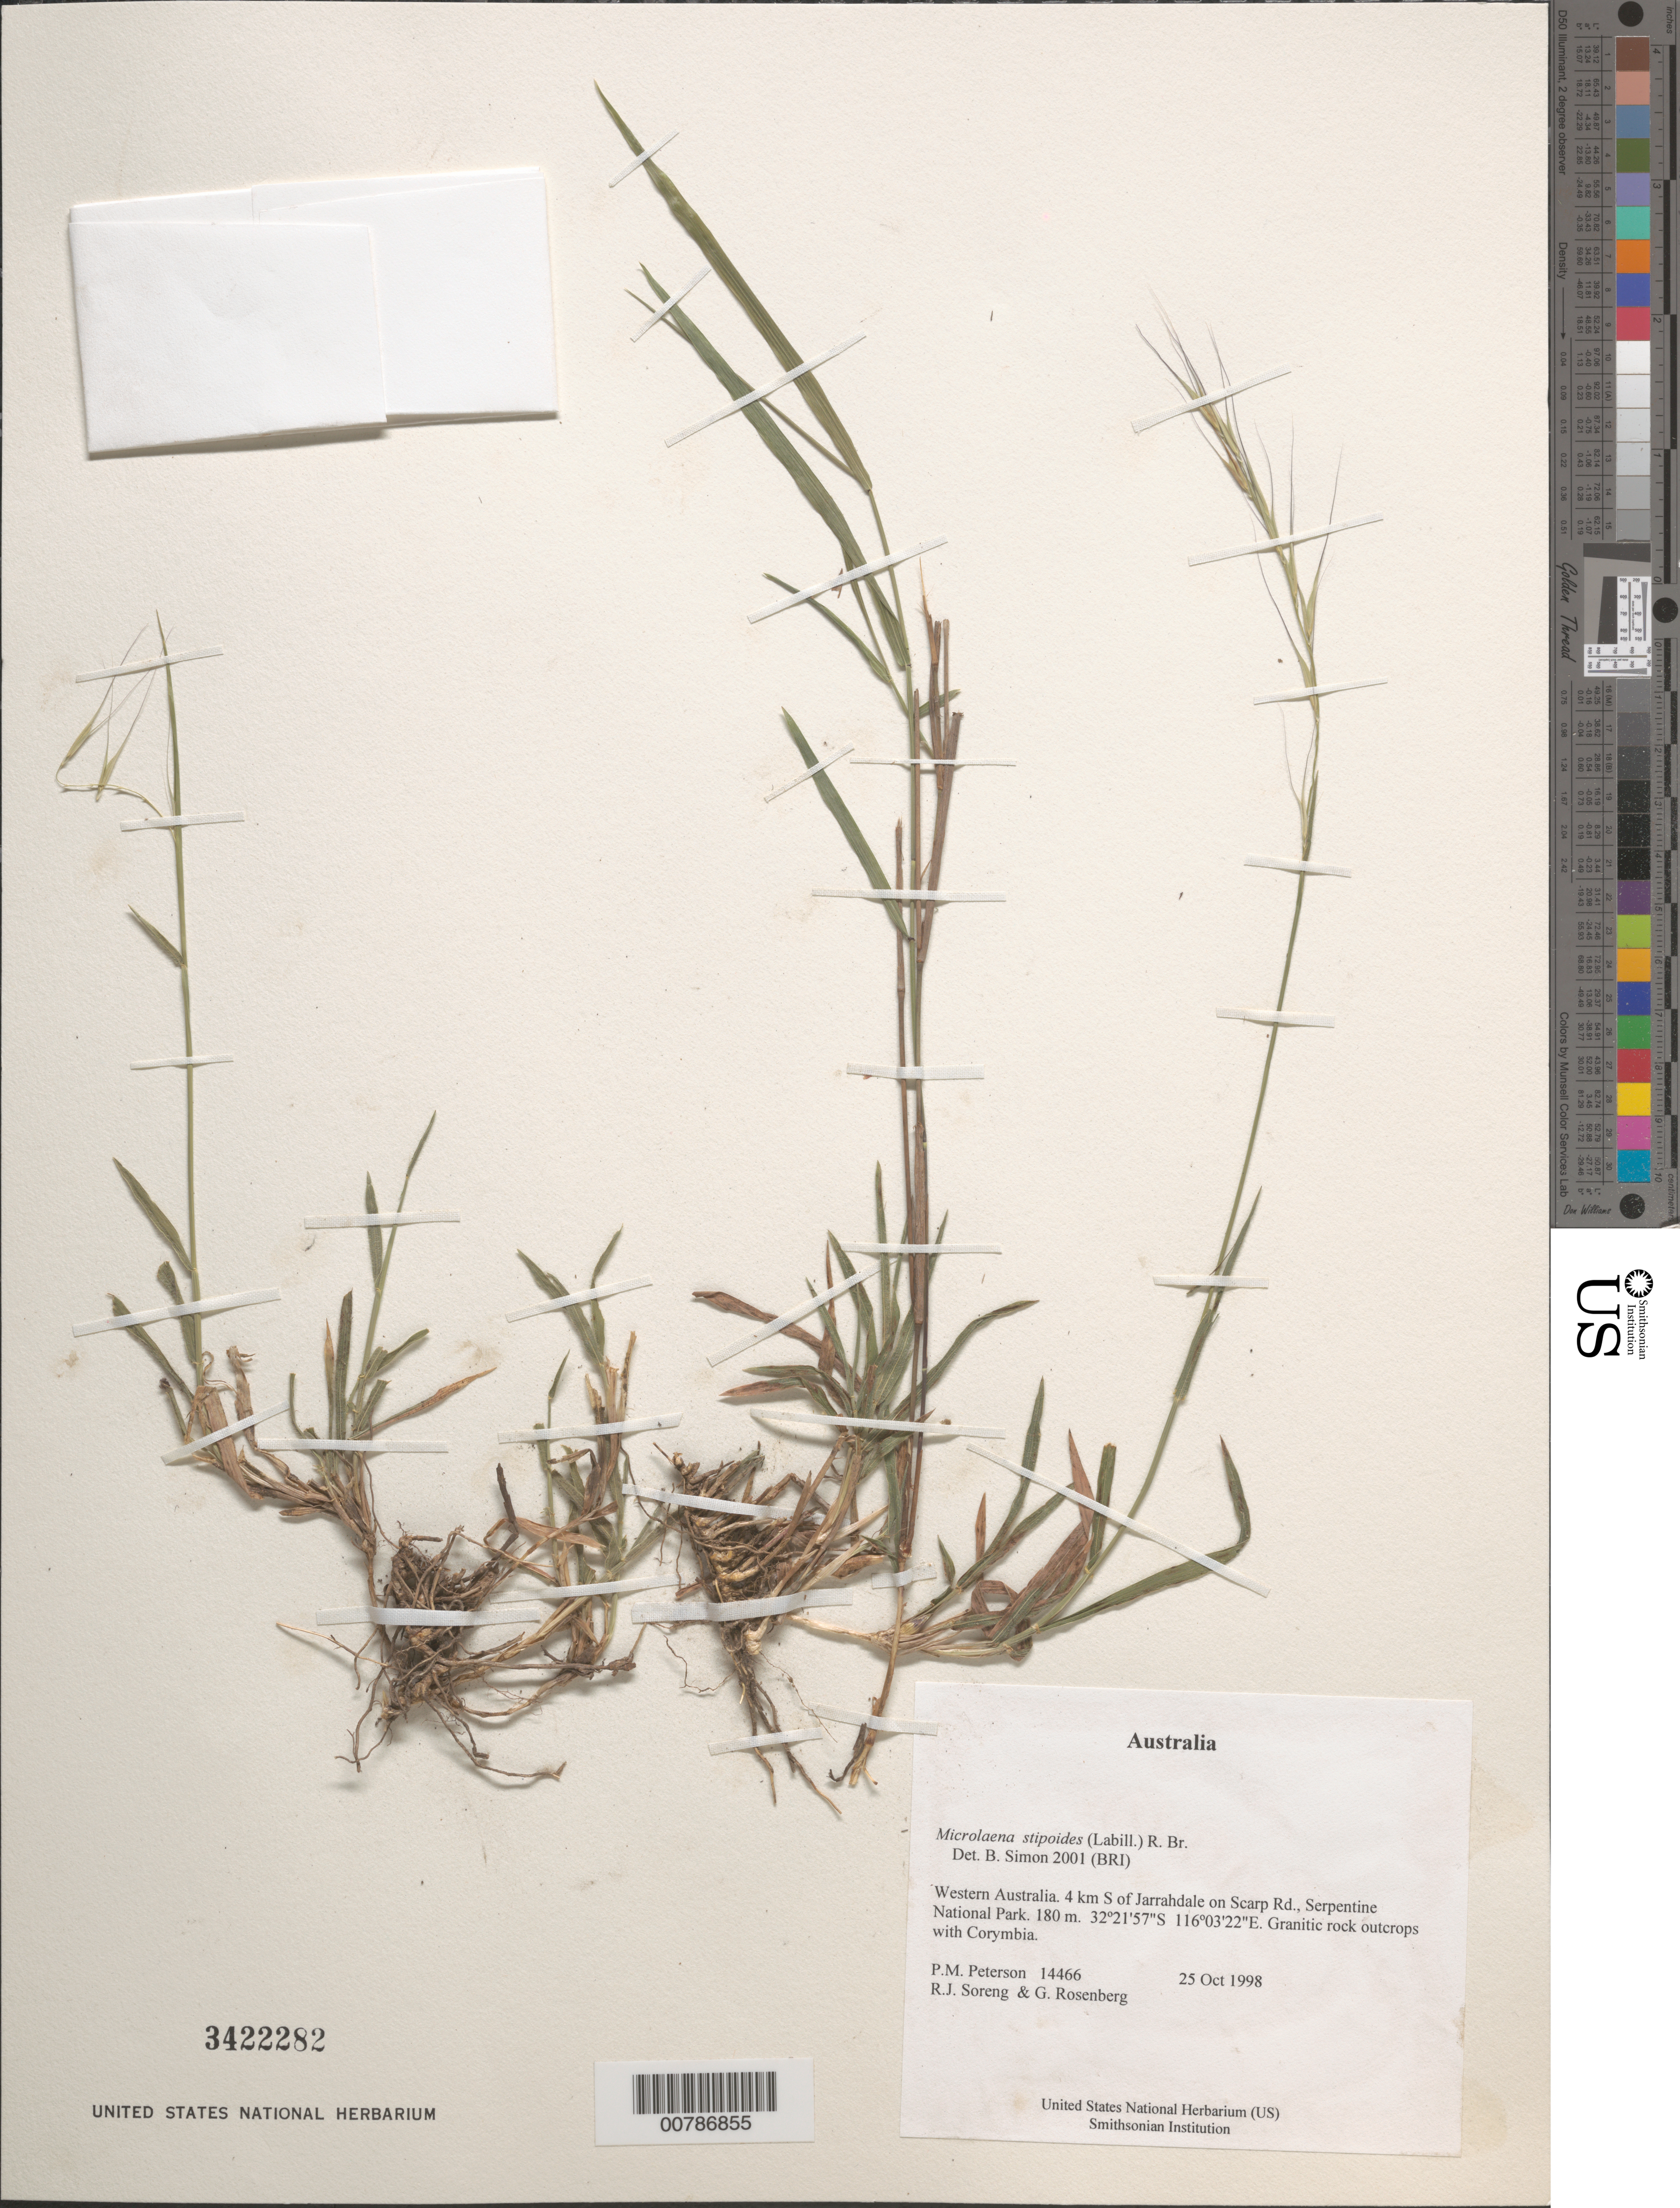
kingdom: Plantae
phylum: Tracheophyta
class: Liliopsida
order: Poales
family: Poaceae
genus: Microlaena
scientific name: Microlaena stipoides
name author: (Labill.) R. Br.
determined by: Simon, B.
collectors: P. M. Peterson, R. J. Soreng & G. Rosenberg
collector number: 14466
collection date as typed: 25 Oct 1998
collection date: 1998-10-25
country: Australia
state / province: Western Australia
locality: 4 km S of Jarrahdale on Scarp Rd., Serpentine National Park.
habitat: Granitic rock outcrops with Corymbia.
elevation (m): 180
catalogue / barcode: US 3422282